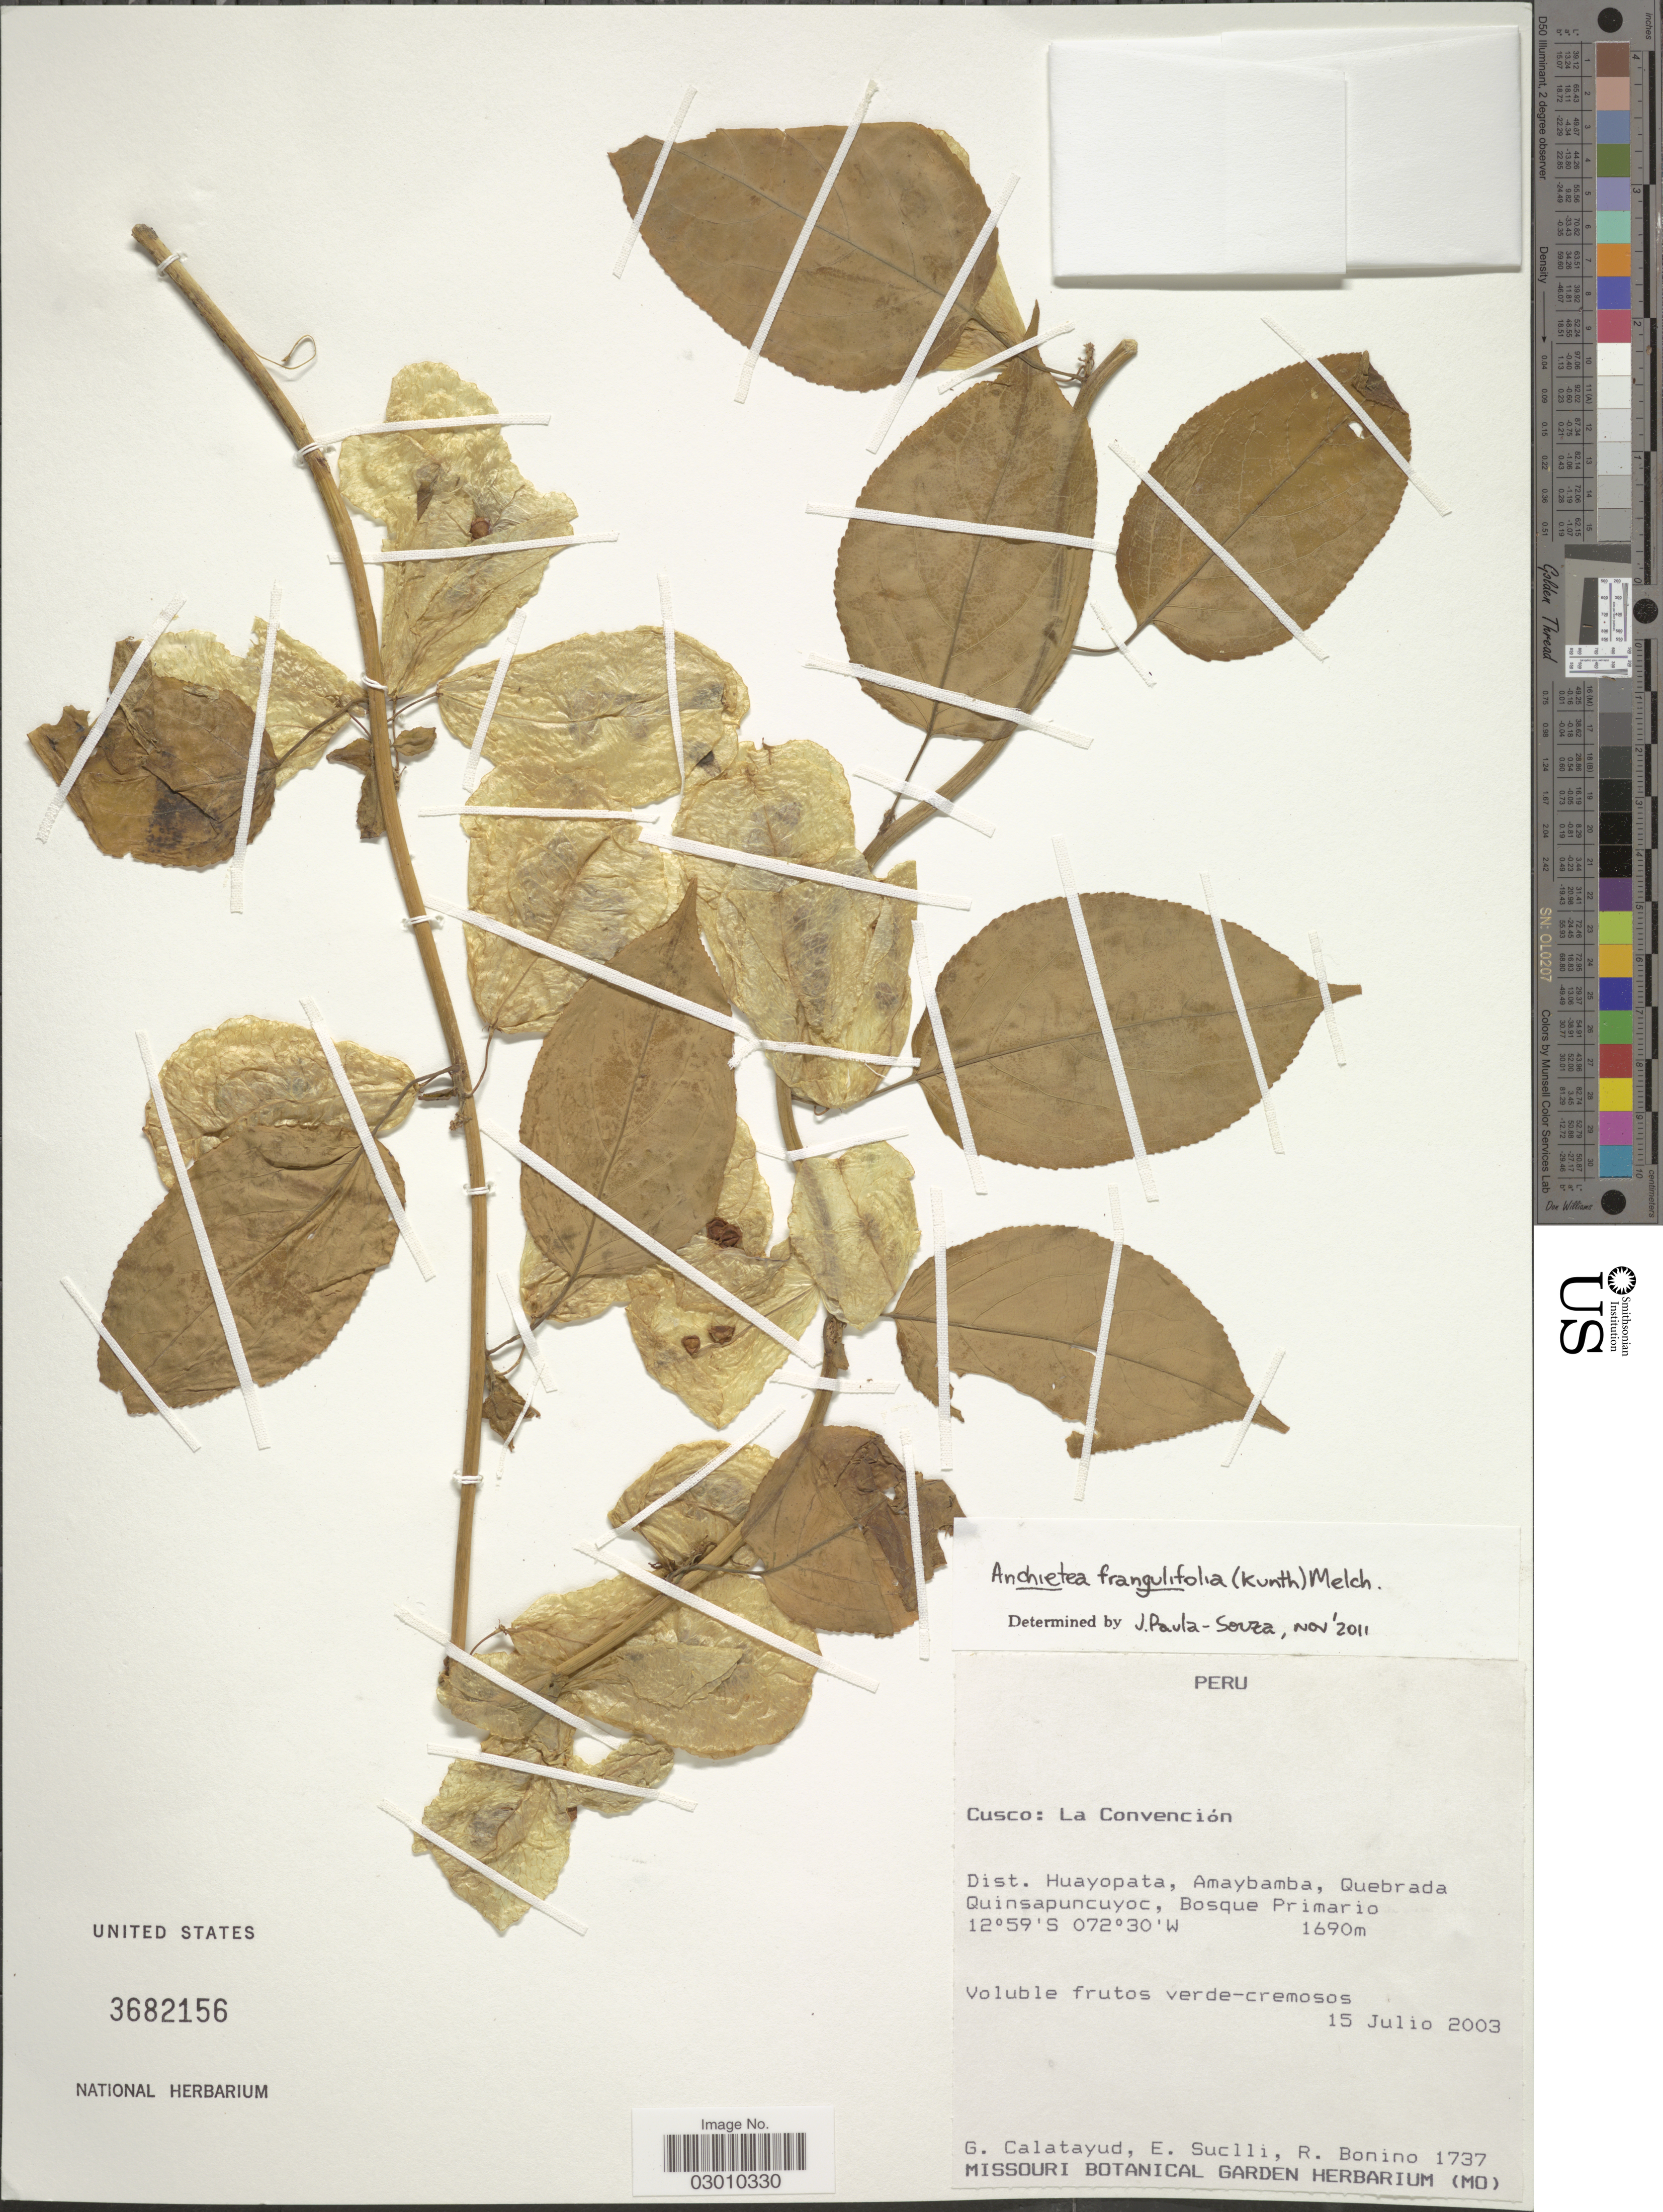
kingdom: Plantae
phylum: Tracheophyta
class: Magnoliopsida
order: Malpighiales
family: Violaceae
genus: Anchietea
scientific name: Anchietea frangulaefolia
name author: Melch.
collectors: G. Calatayud, E. Suclli & R. Bonino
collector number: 1737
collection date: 2003-07-15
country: Peru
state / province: Cusco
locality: La Convención. Dist. Huayopata, Amaybamba, Quebrada Quinsapuncuyoc.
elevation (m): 1690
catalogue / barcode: US 3682156